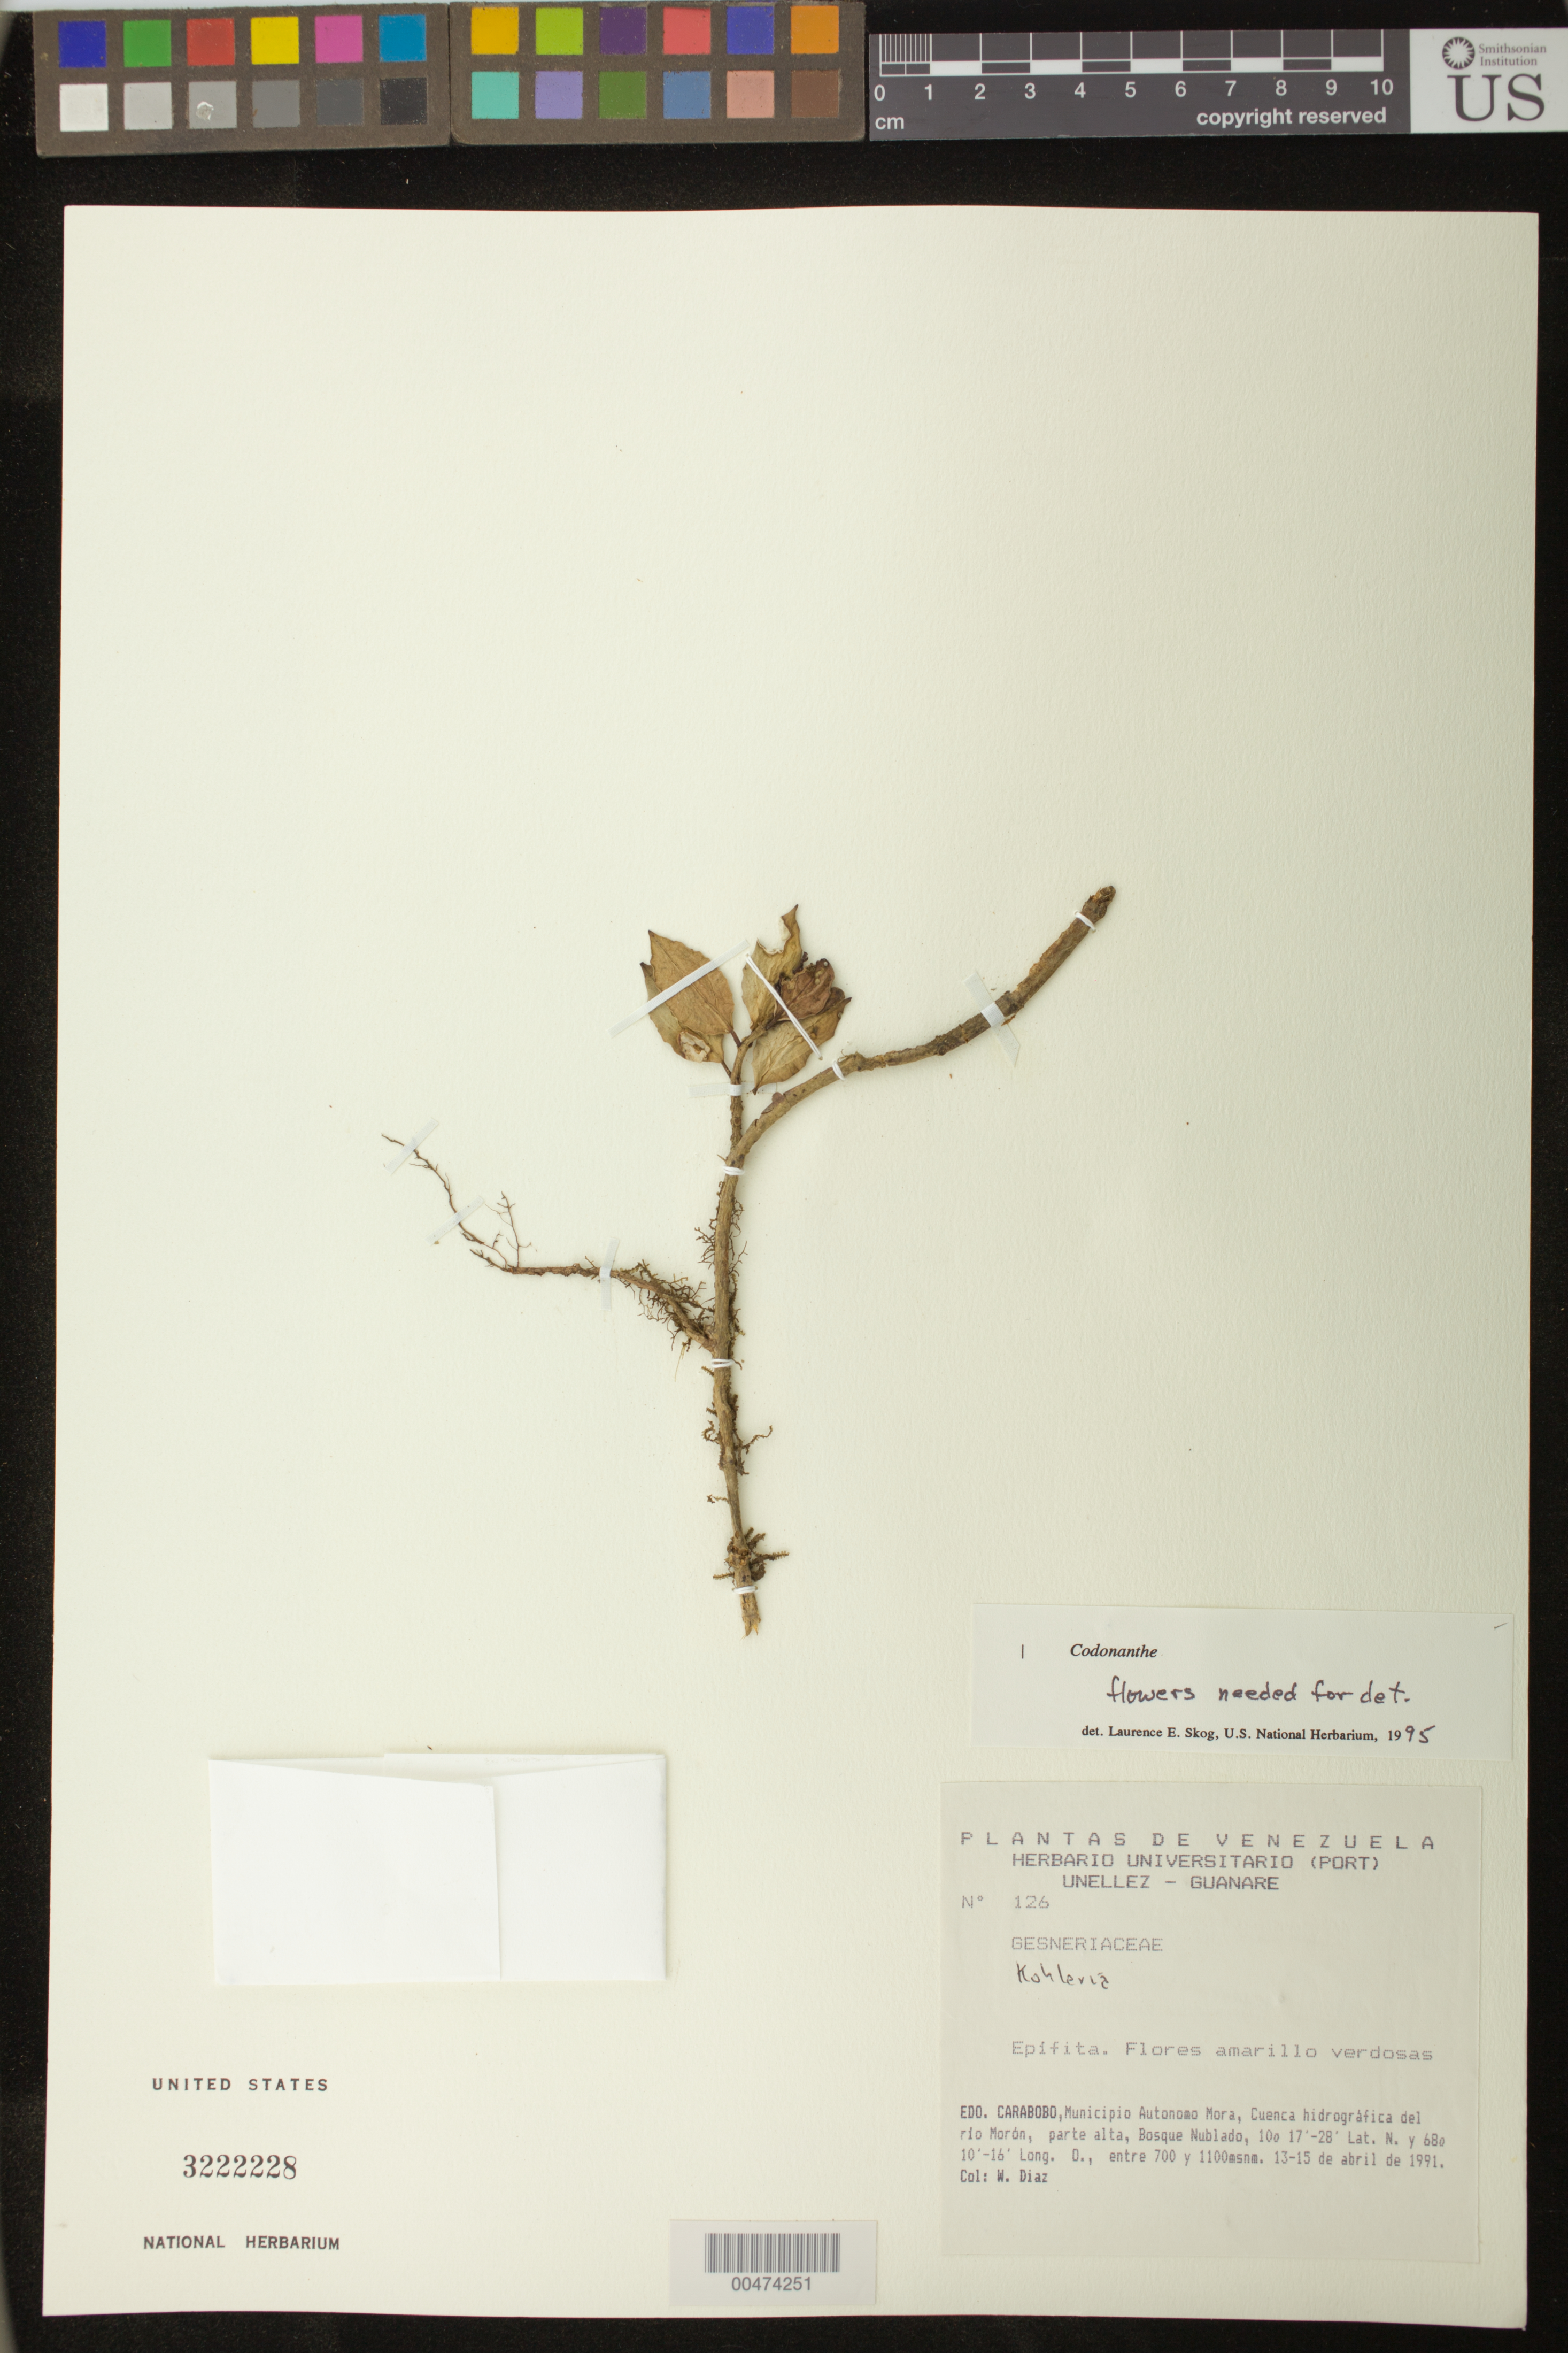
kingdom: Plantae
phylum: Tracheophyta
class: Magnoliopsida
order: Lamiales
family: Gesneriaceae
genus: Codonanthe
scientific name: Codonanthe sp.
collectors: W. Díaz P.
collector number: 126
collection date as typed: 13-15 Apr 1991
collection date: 1991-04-13/1991-04-15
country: Venezuela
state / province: Carabobo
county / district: Juan José Mora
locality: Autonomo Mora, Rio Moron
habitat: Bosque nublado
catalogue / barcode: US 3222228